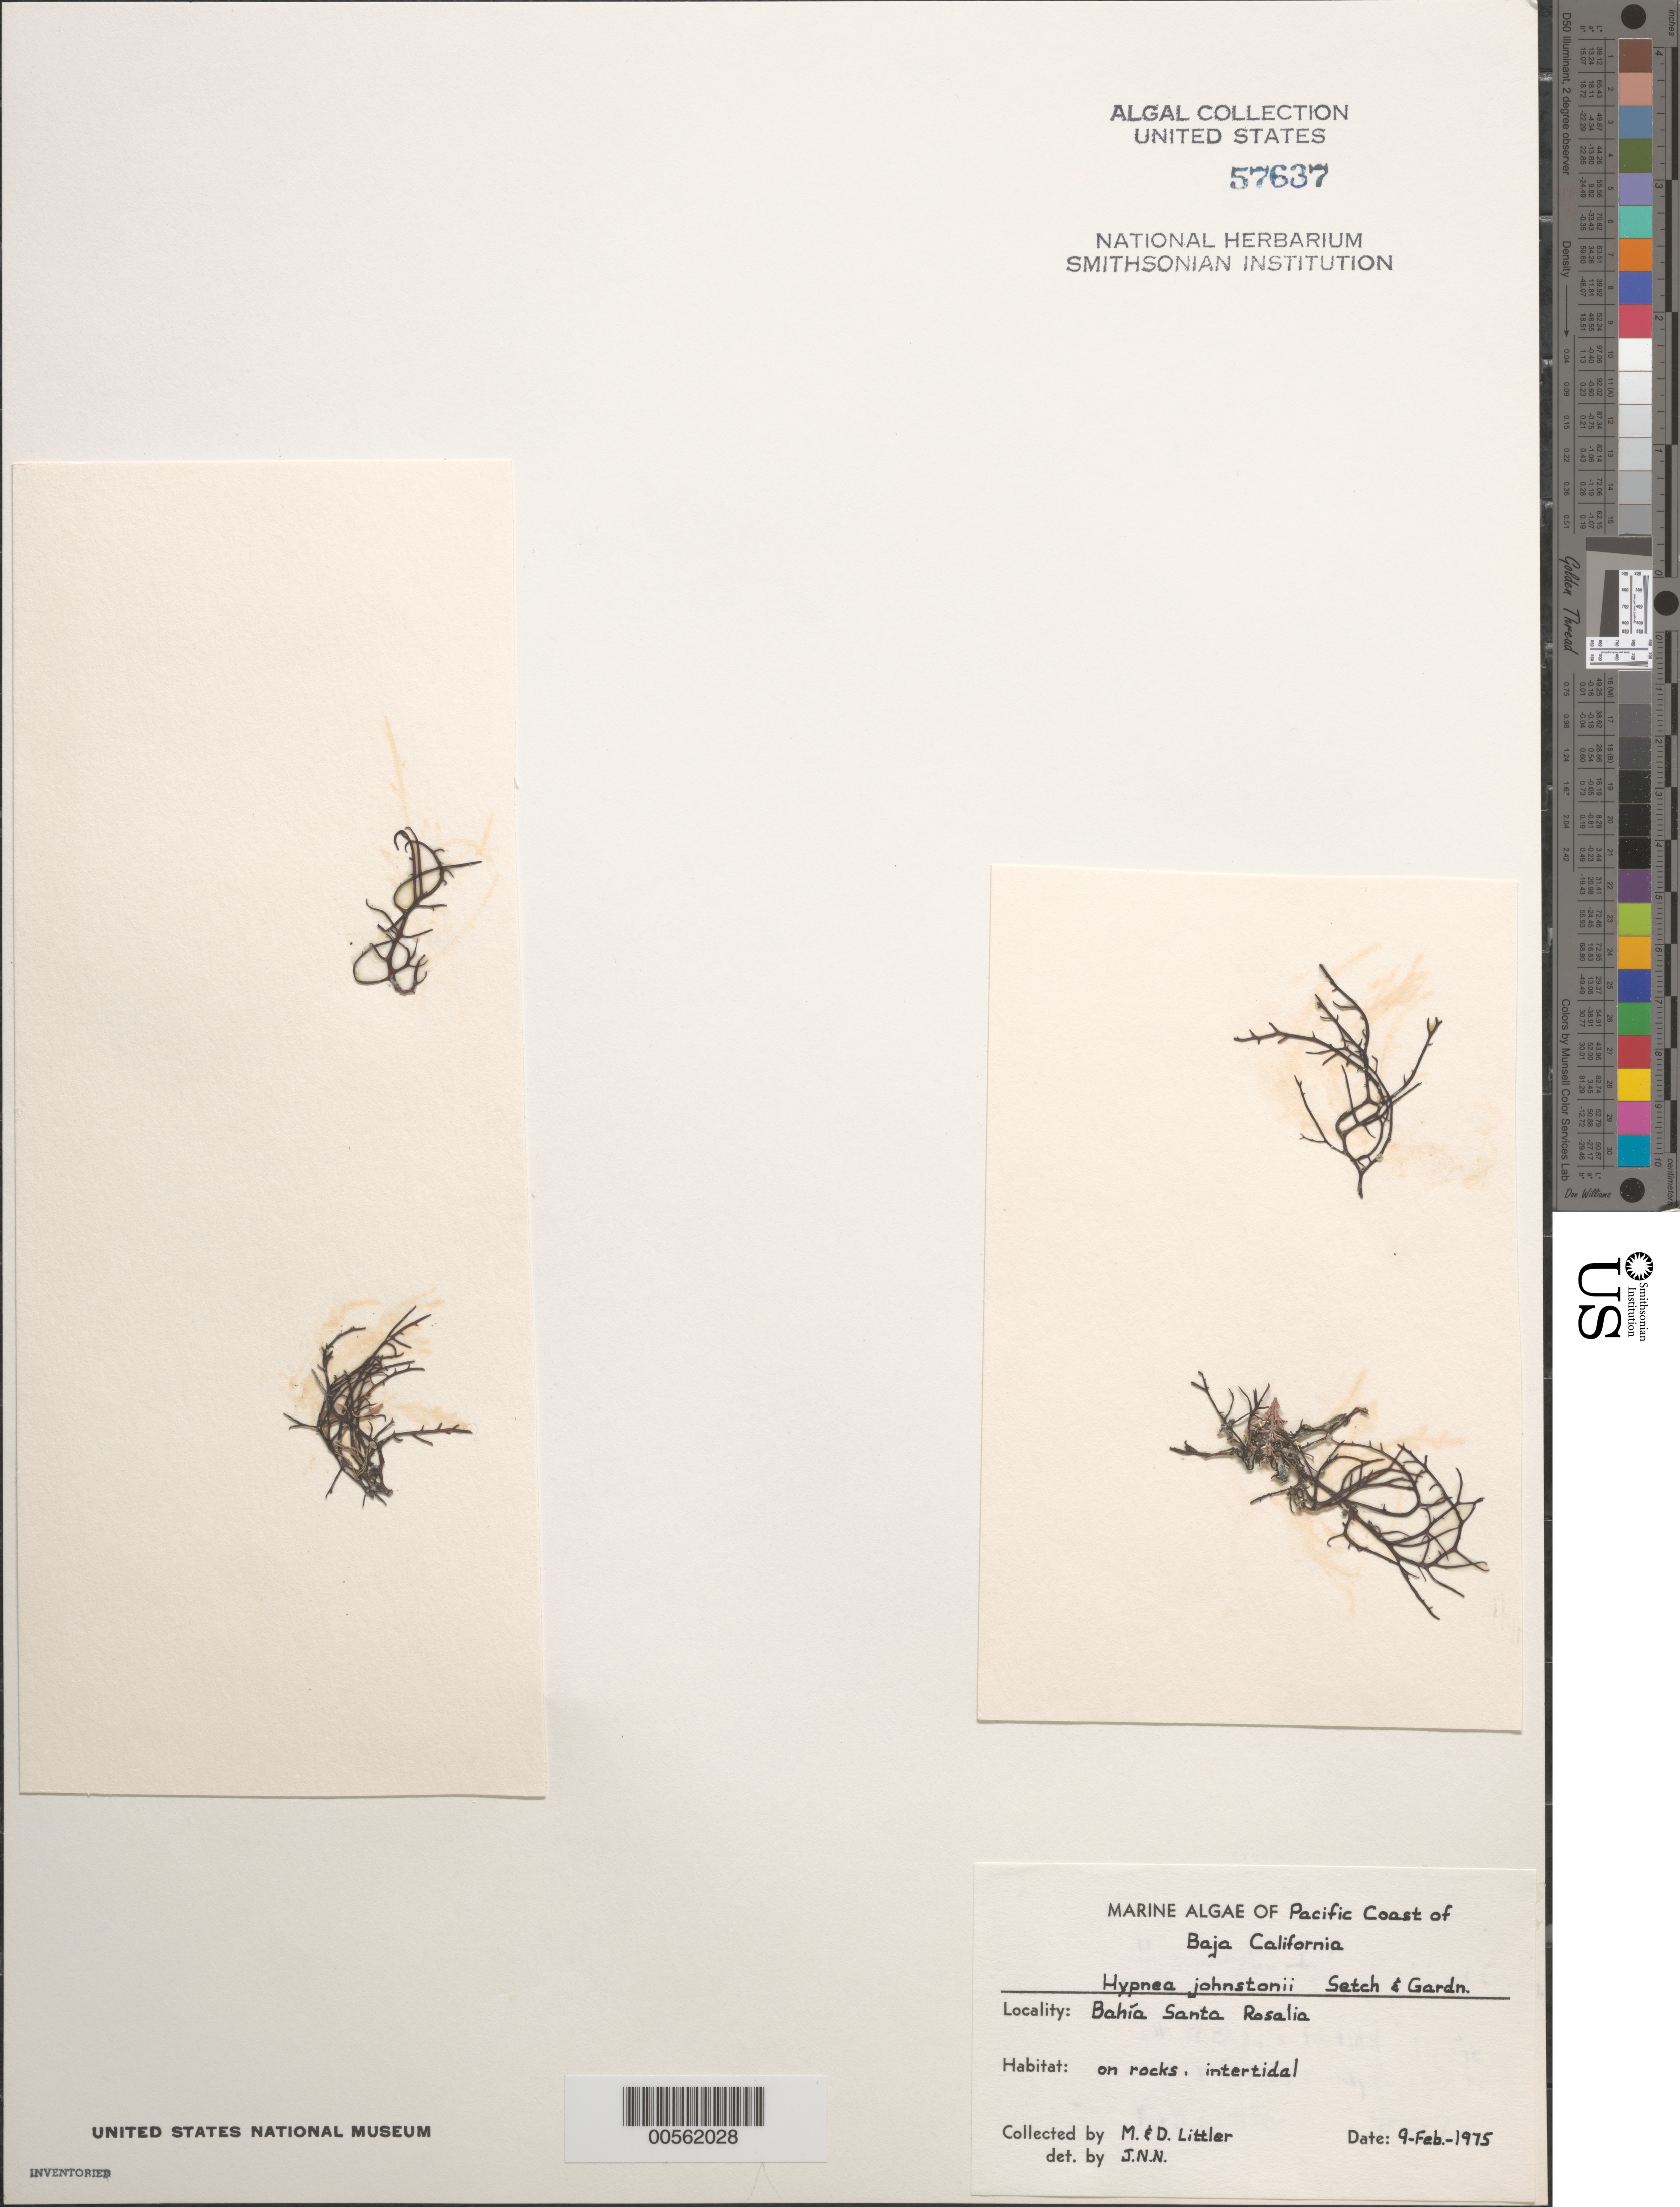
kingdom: Plantae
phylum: Rhodophyta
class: Florideophyceae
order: Gigartinales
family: Cystocloniaceae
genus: Hypnea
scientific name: Hypnea johnstonii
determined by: Norris, James N.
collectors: M. M. Littler & D. S. Littler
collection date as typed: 09 Feb 1975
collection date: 1975-02-09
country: Mexico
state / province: Baja California Sur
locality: Bahia Santa Rosalia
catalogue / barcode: US 57637